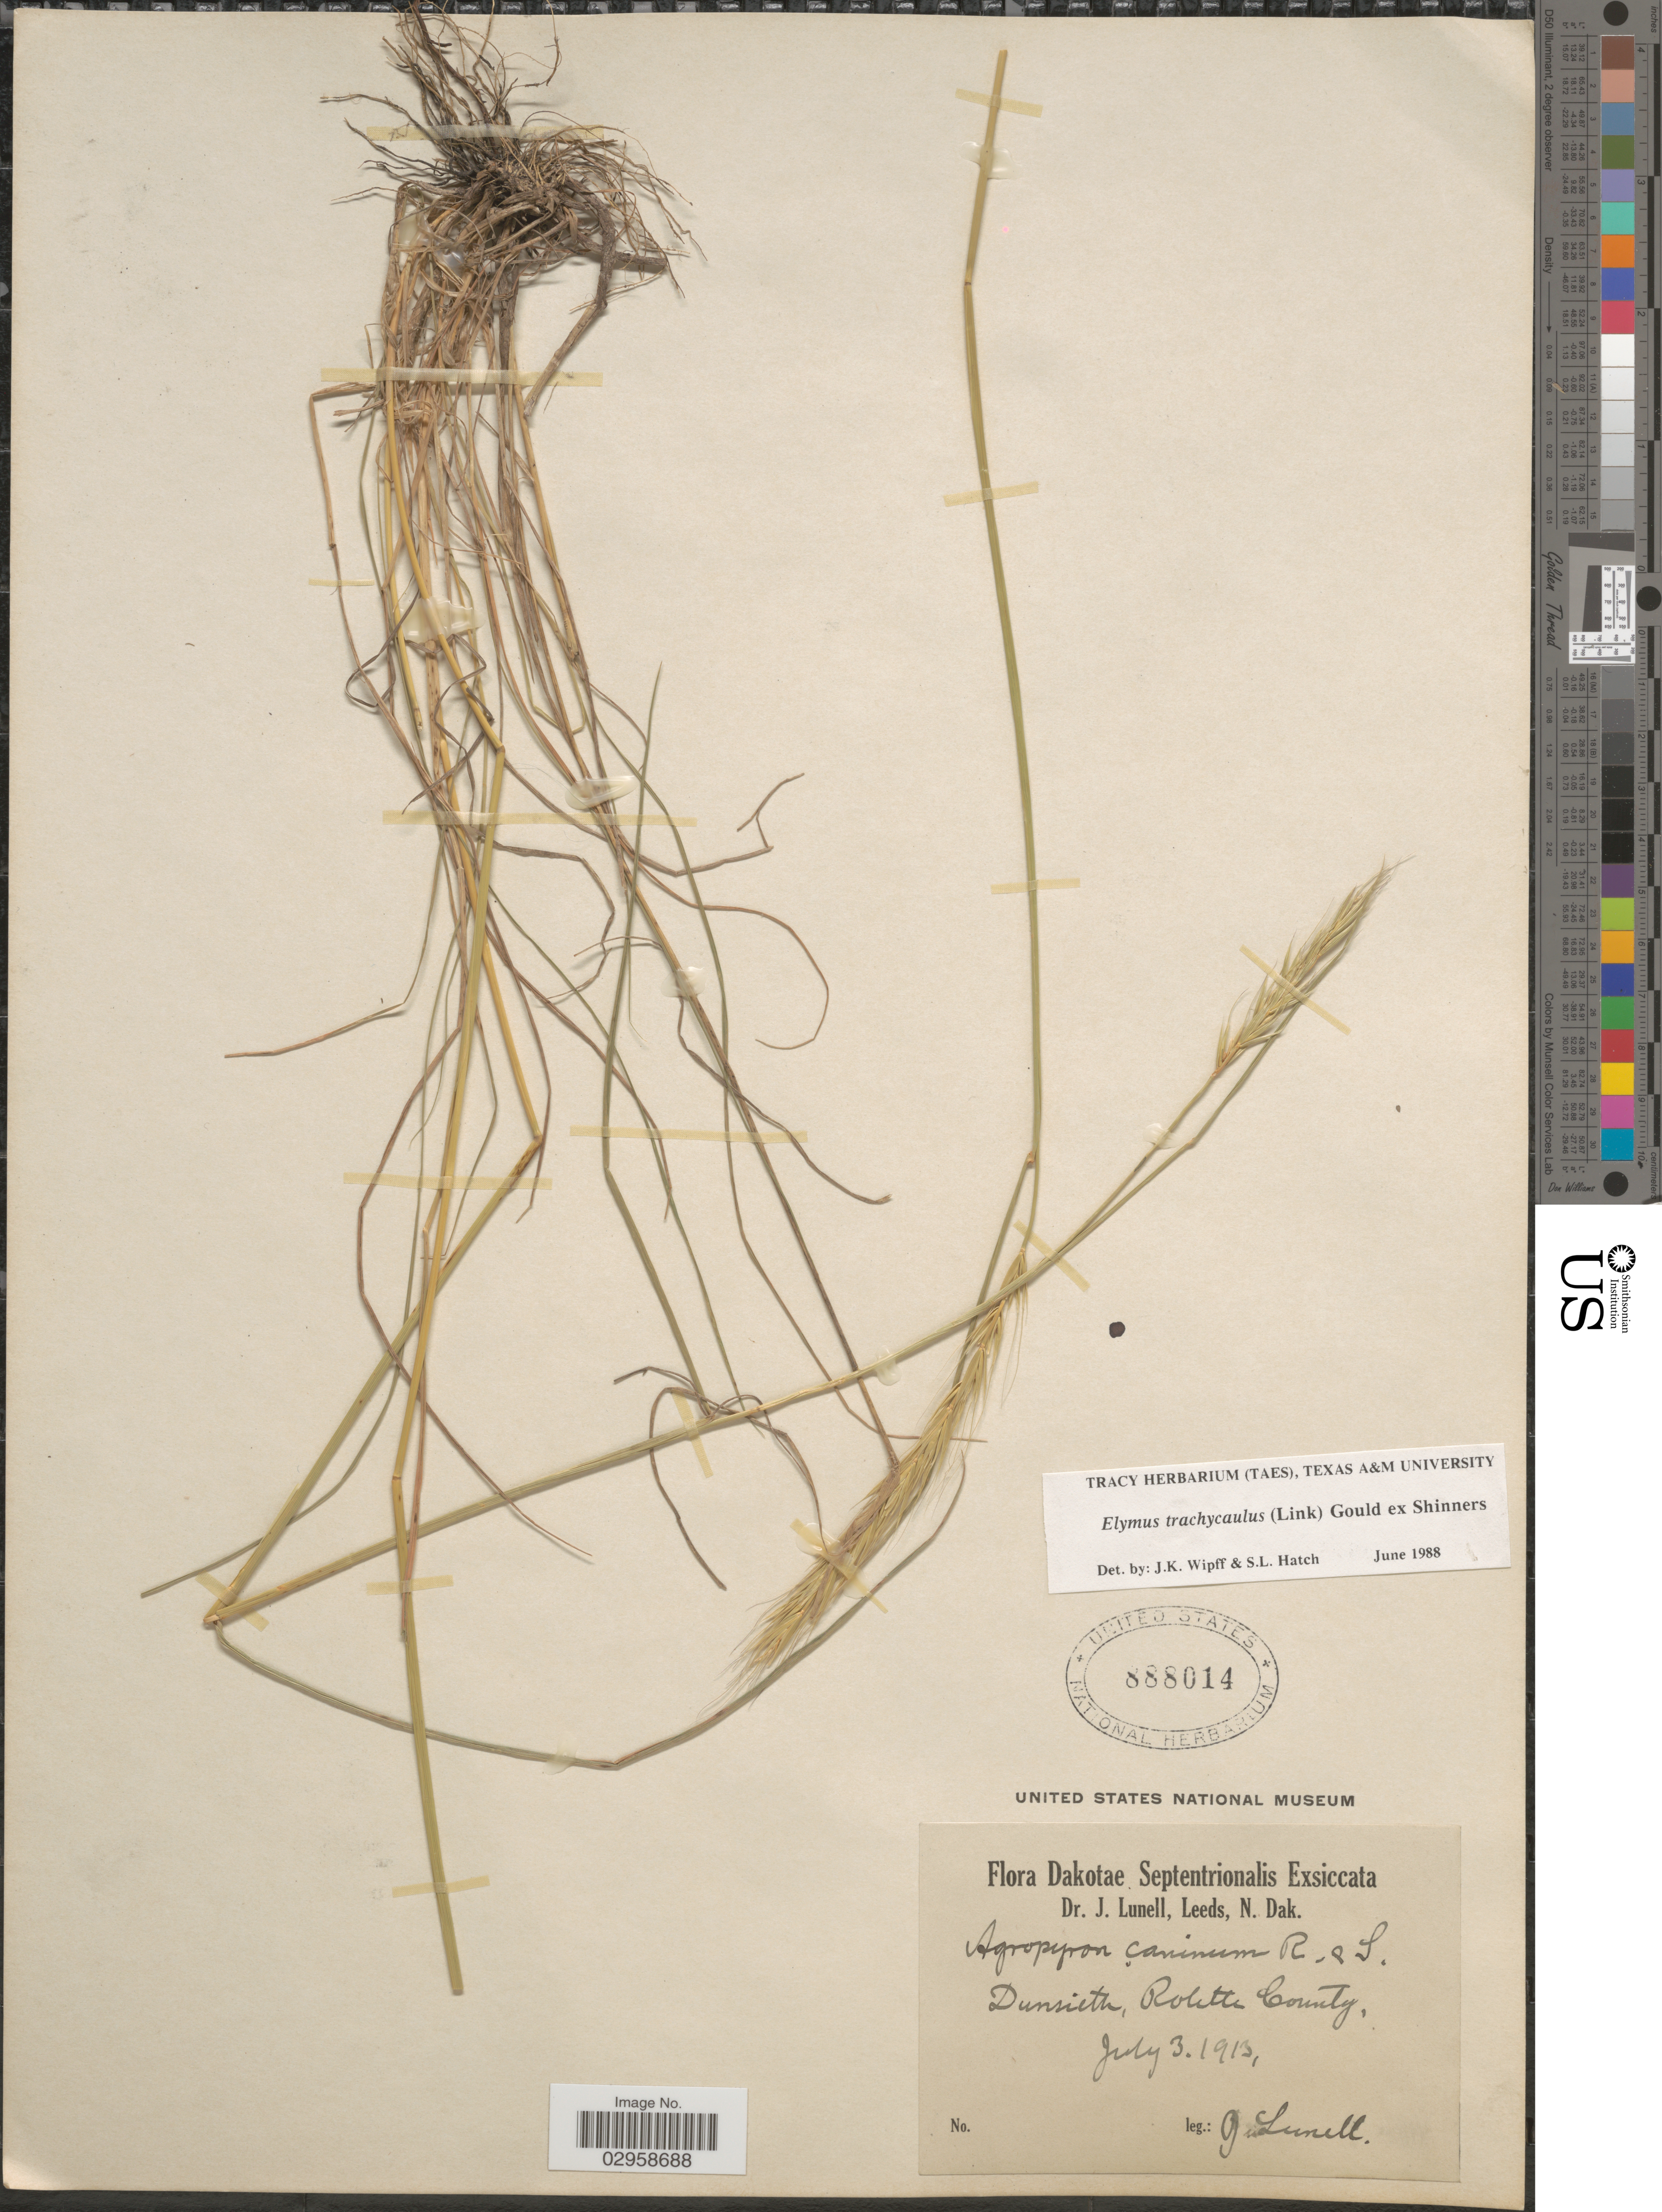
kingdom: Plantae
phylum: Tracheophyta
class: Liliopsida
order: Poales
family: Poaceae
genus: Elymus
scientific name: Elymus trachycaulus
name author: (Link) Gould ex Shinners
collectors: J. Lunell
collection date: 1913-07-03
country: United States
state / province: North Dakota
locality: Dakotae Septentrionalis. Dunsieth, Rolette County.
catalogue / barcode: US 888014